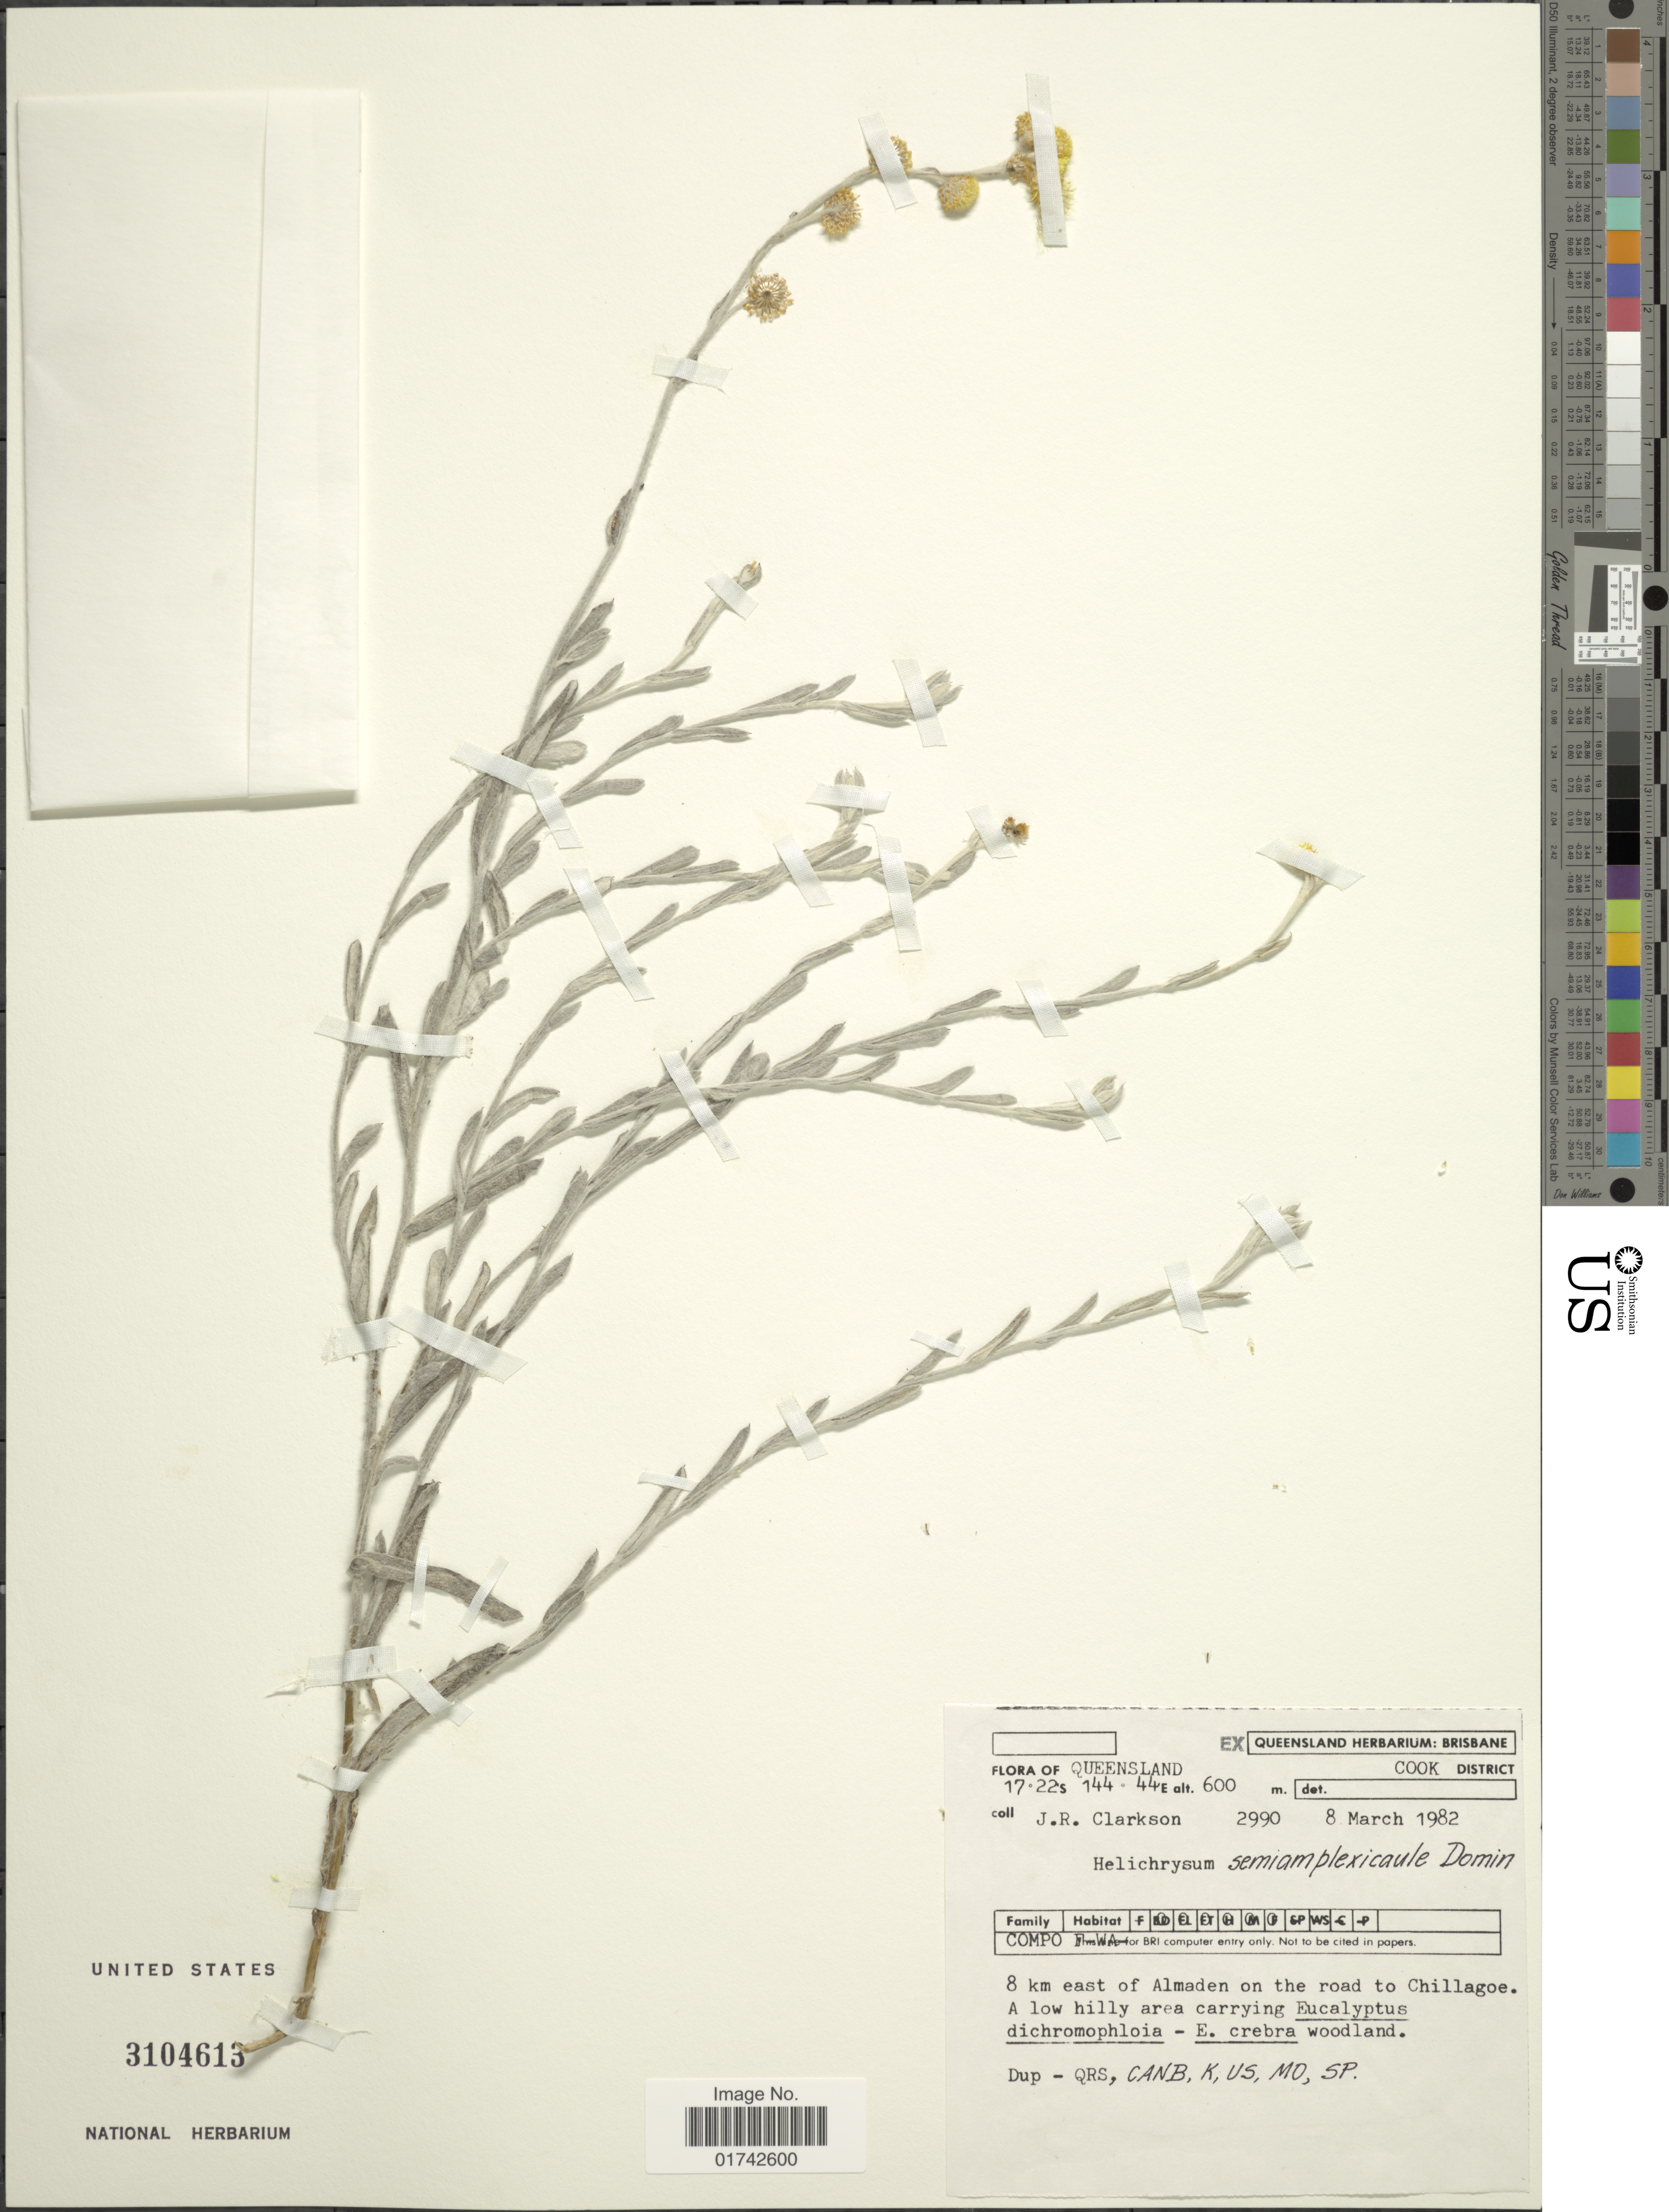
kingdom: Plantae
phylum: Tracheophyta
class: Magnoliopsida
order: Asterales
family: Asteraceae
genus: Helichrysum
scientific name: Helichrysum semiamplexicaule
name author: Domin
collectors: J. Clarkson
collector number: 2990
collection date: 1982-03-08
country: Australia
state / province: Queensland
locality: Cook District. 8 km east of Almaden on the road to Chillagoe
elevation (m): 600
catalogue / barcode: US 3104613